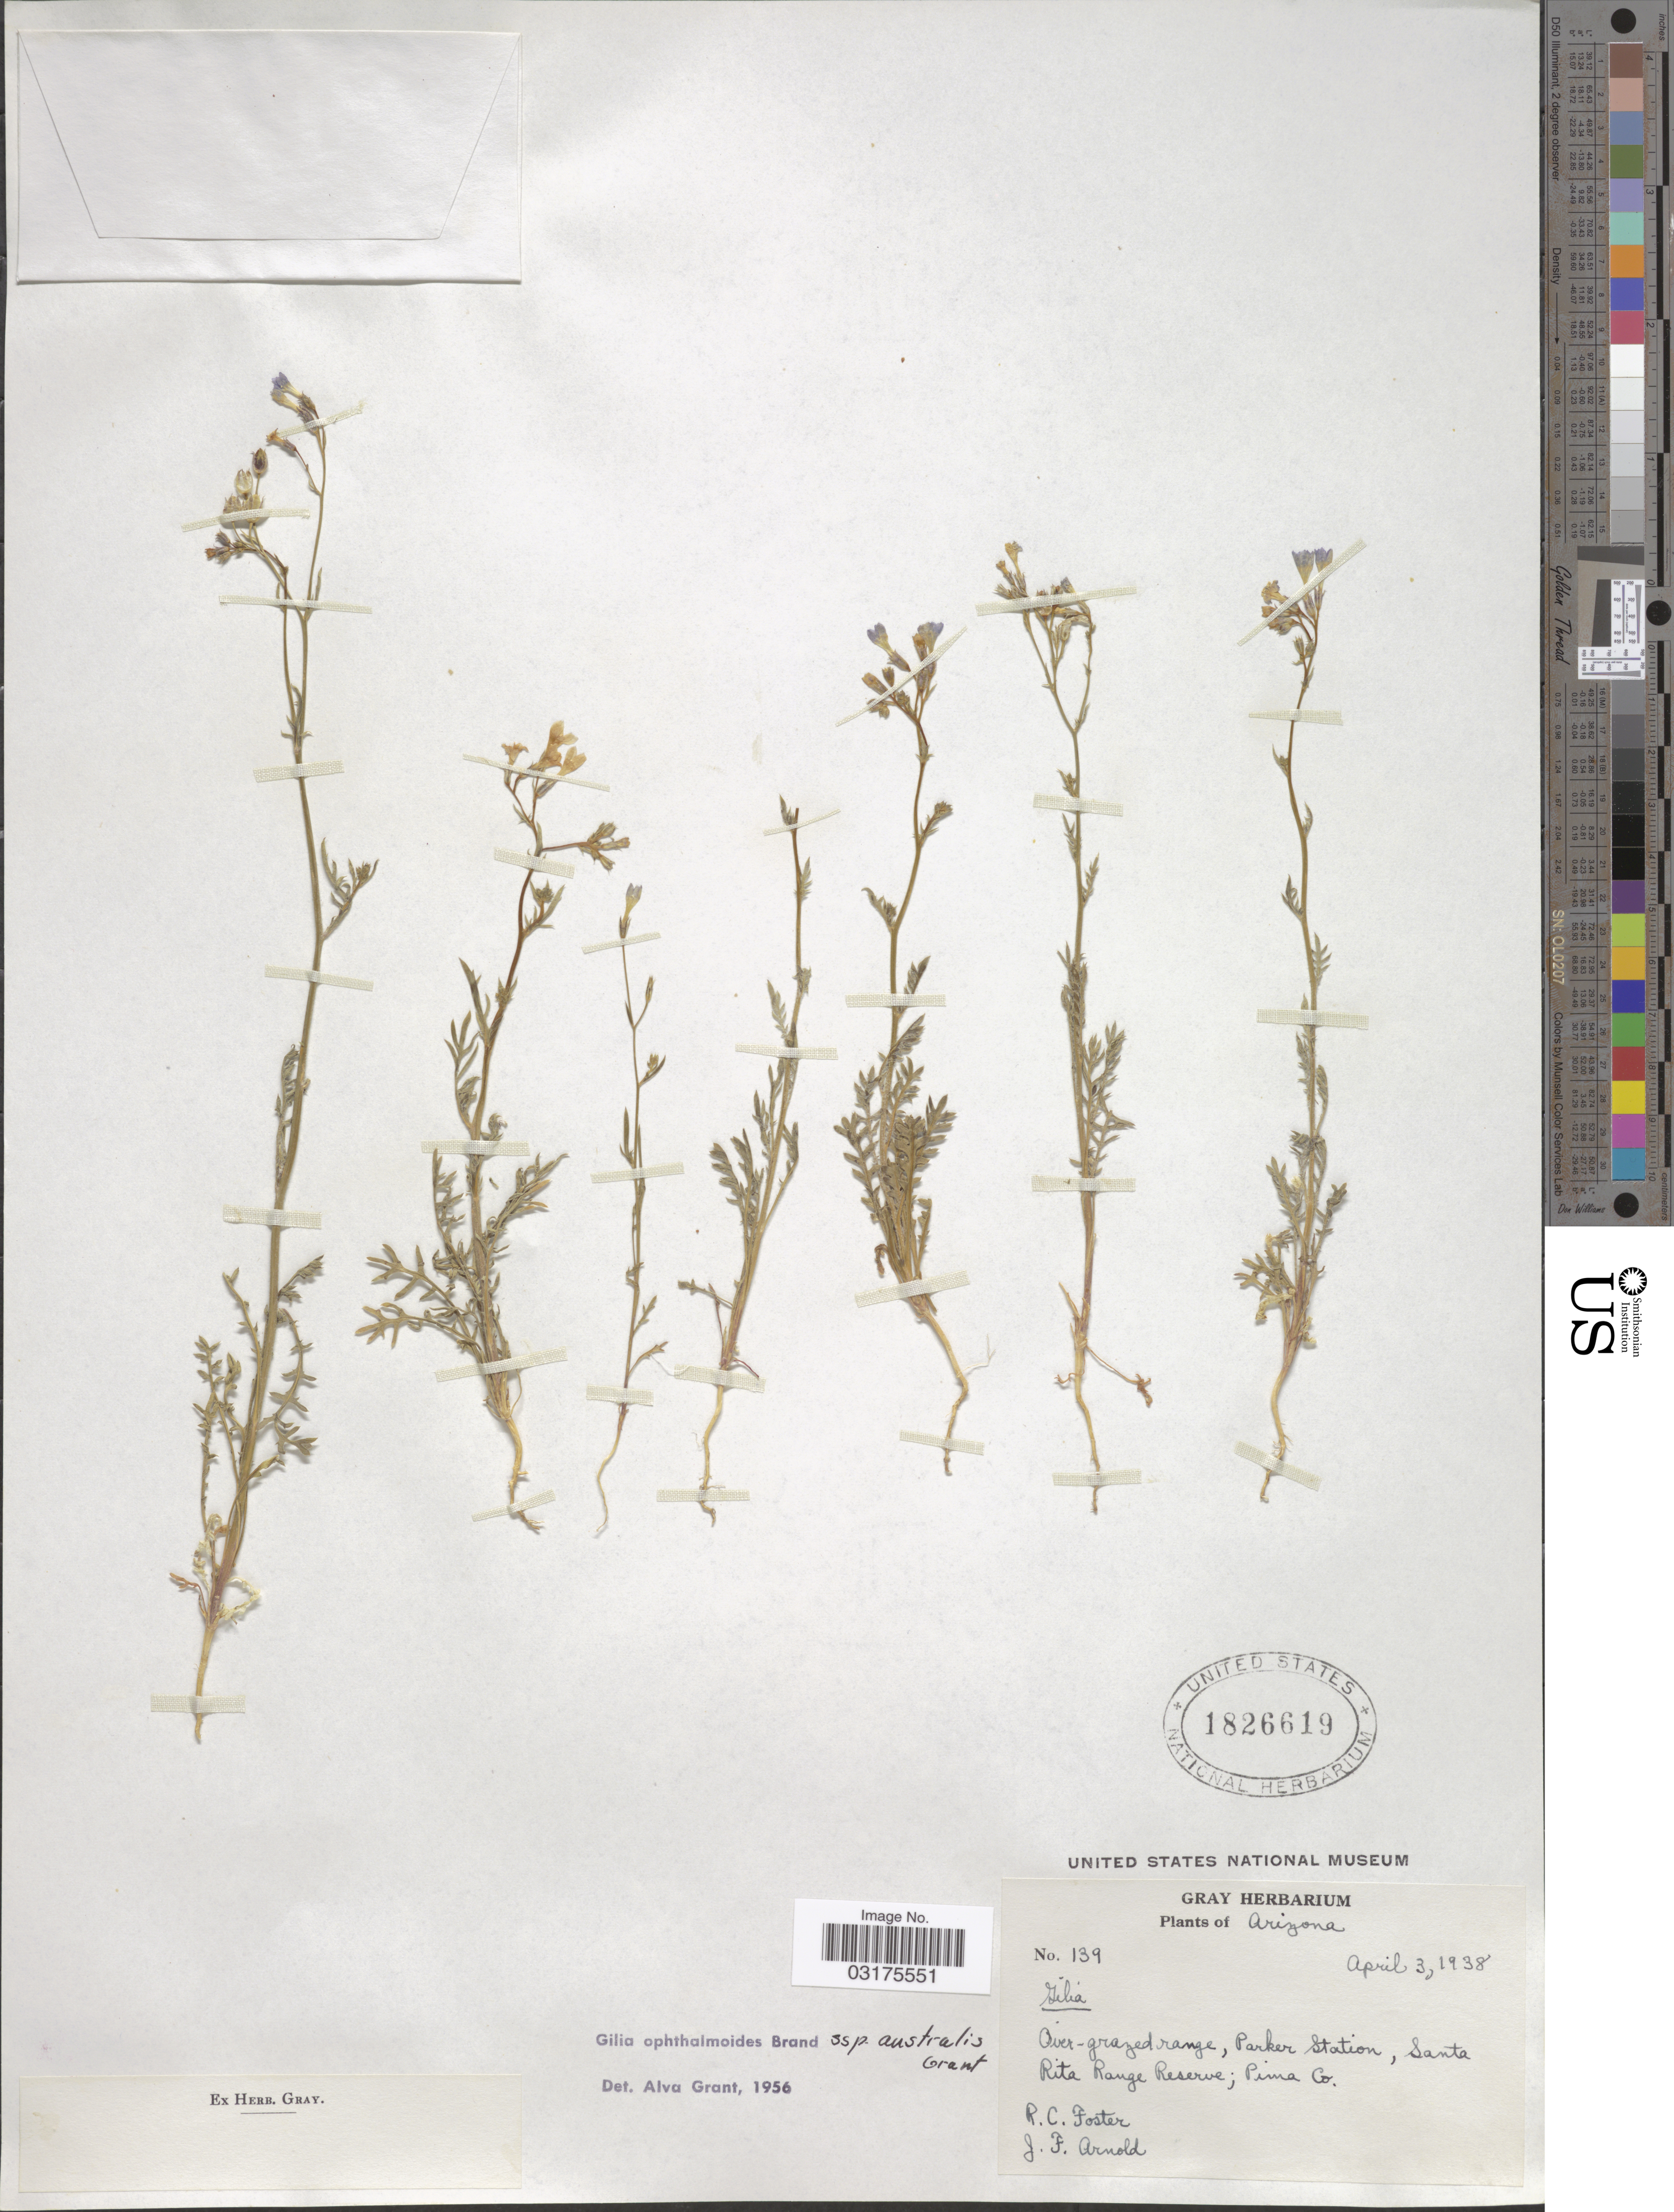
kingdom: Plantae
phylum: Tracheophyta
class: Magnoliopsida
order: Ericales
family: Polemoniaceae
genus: Gilia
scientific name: Gilia flavocincta subsp. australis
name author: A. Nelson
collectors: R. C. Foster & J. F. Arnold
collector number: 139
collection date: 1938-04-03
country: United States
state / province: Arizona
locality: Over-grazed range, Parker Station, Santa Rita Range Reserve; Pima Co.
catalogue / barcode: US 1826619